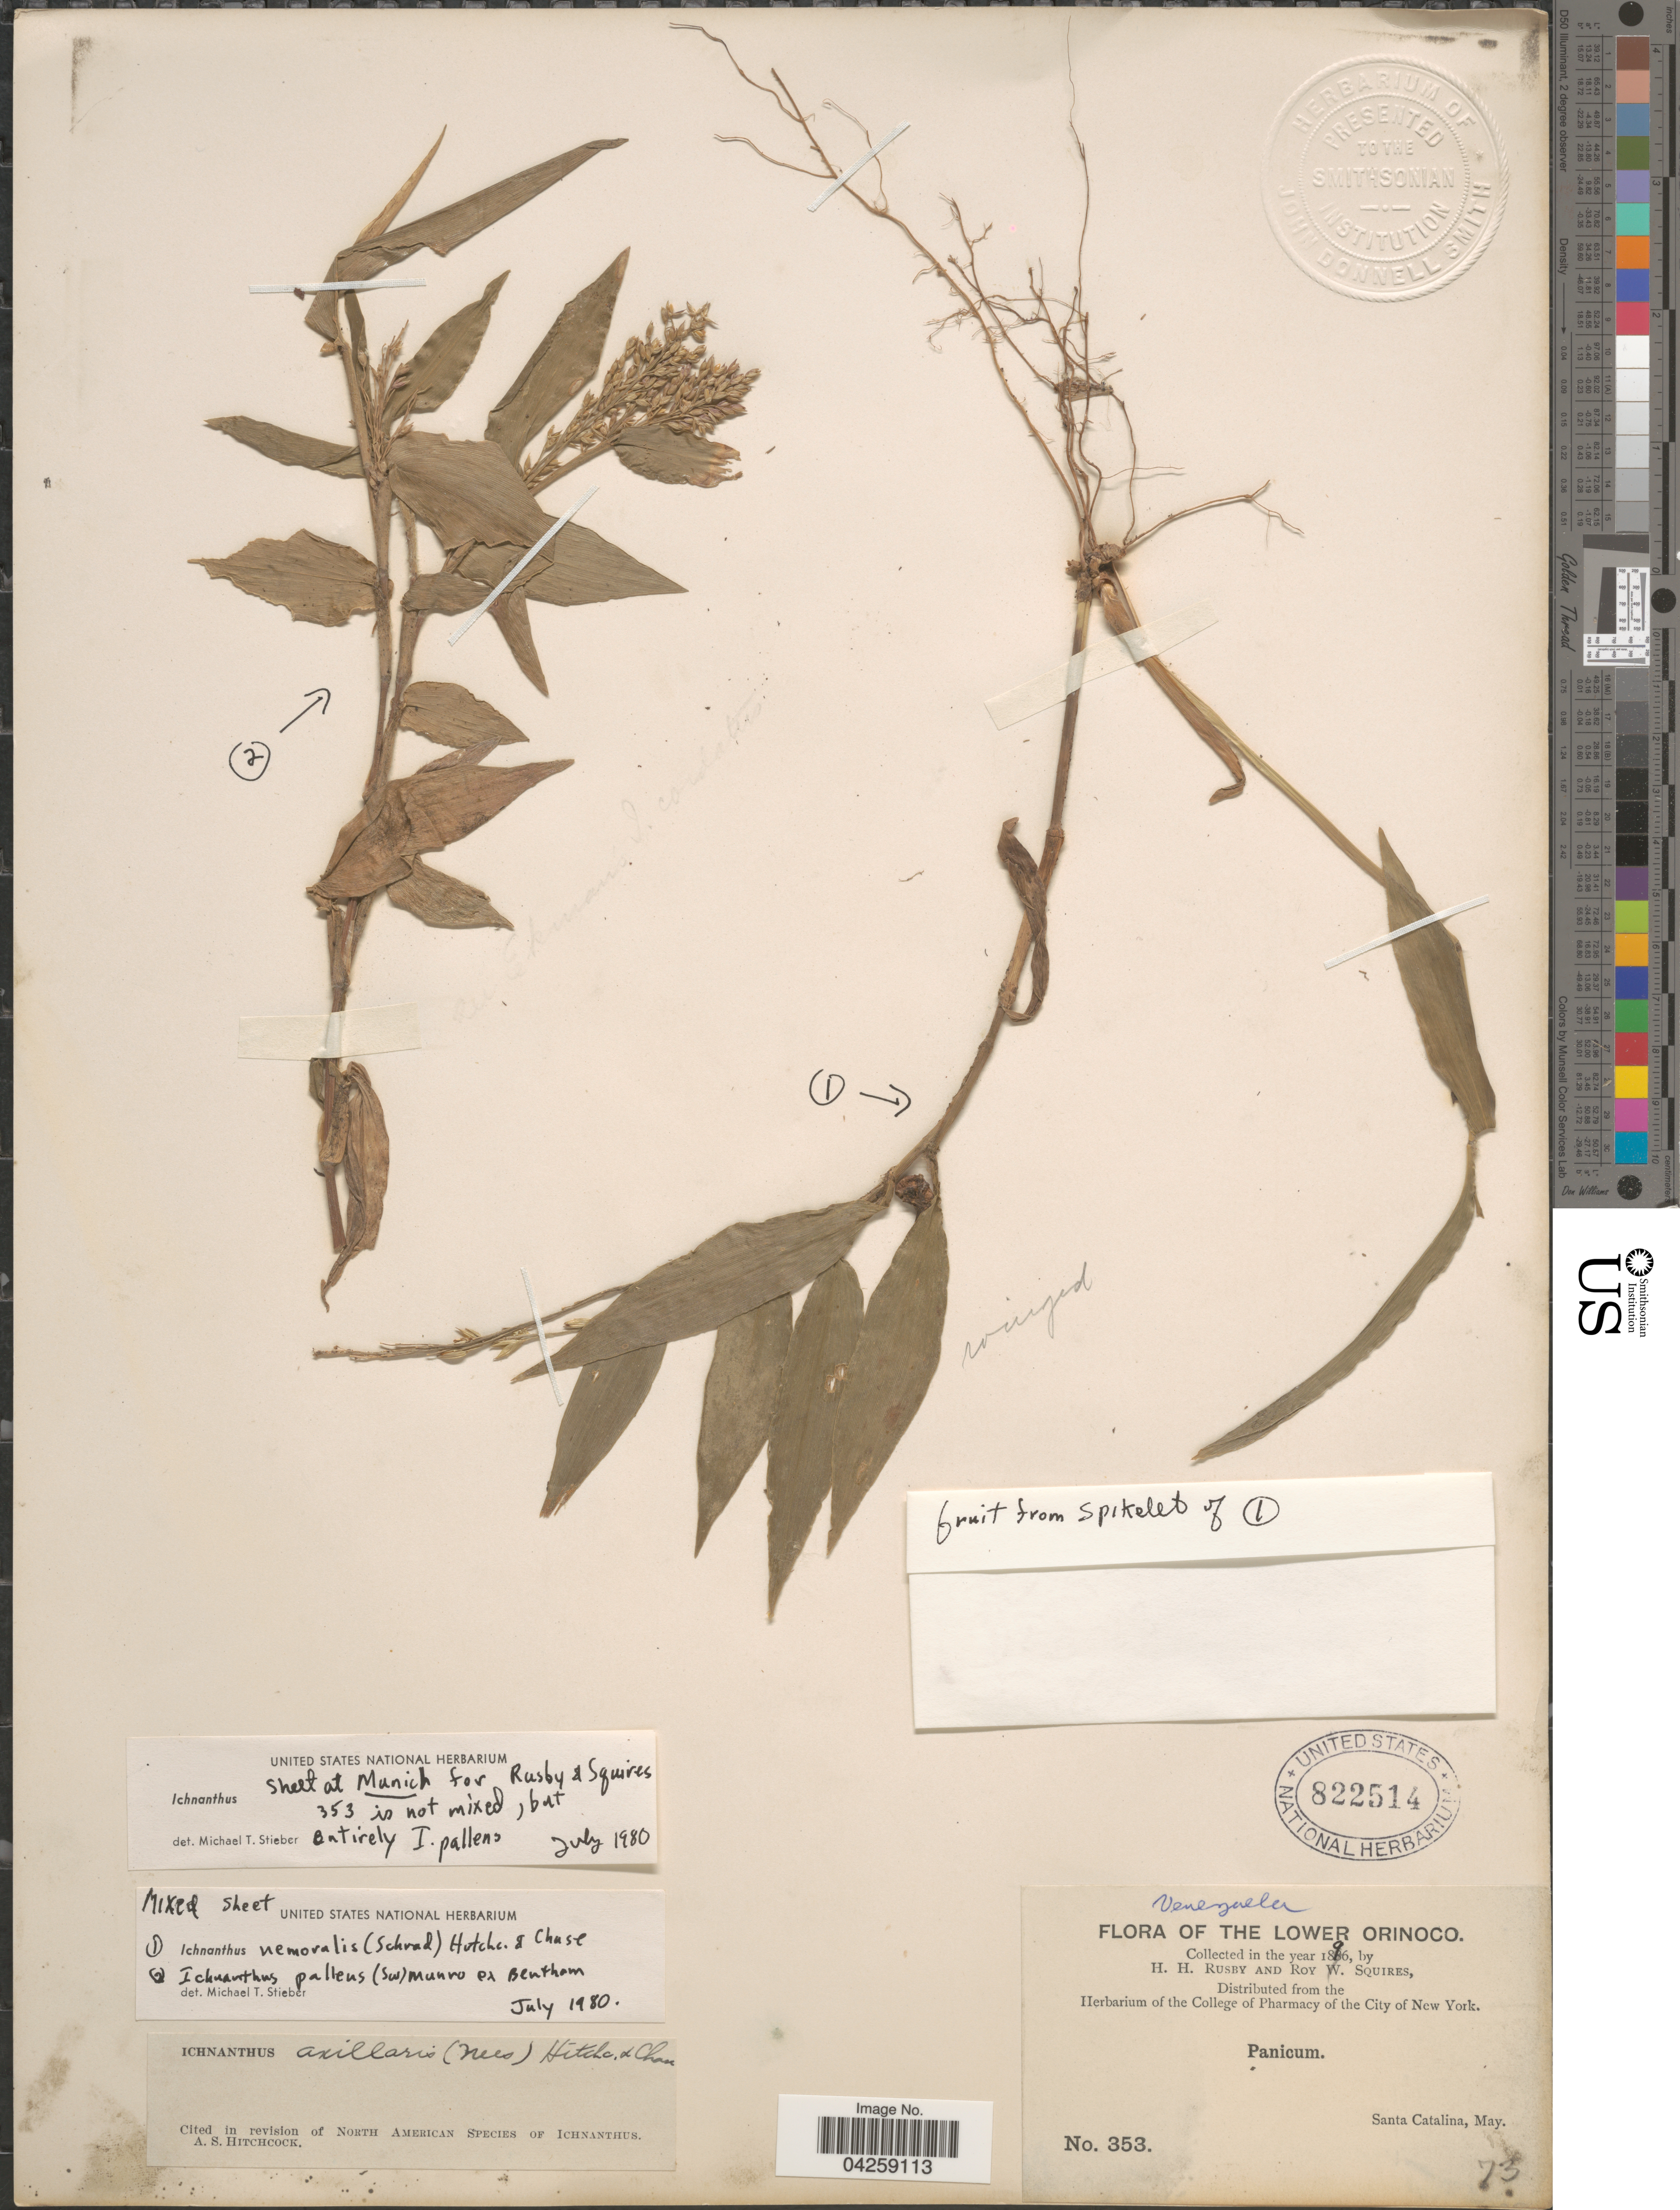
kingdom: Plantae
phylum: Tracheophyta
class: Liliopsida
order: Poales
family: Poaceae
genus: Ichnanthus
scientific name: Ichnanthus pallens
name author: (Sw.) Munro ex Benth.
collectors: H. H. Rusby & R. Squires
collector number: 353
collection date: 1896-05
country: Venezuela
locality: Lower Orinoco. Santa Catalina.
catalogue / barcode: US 822514